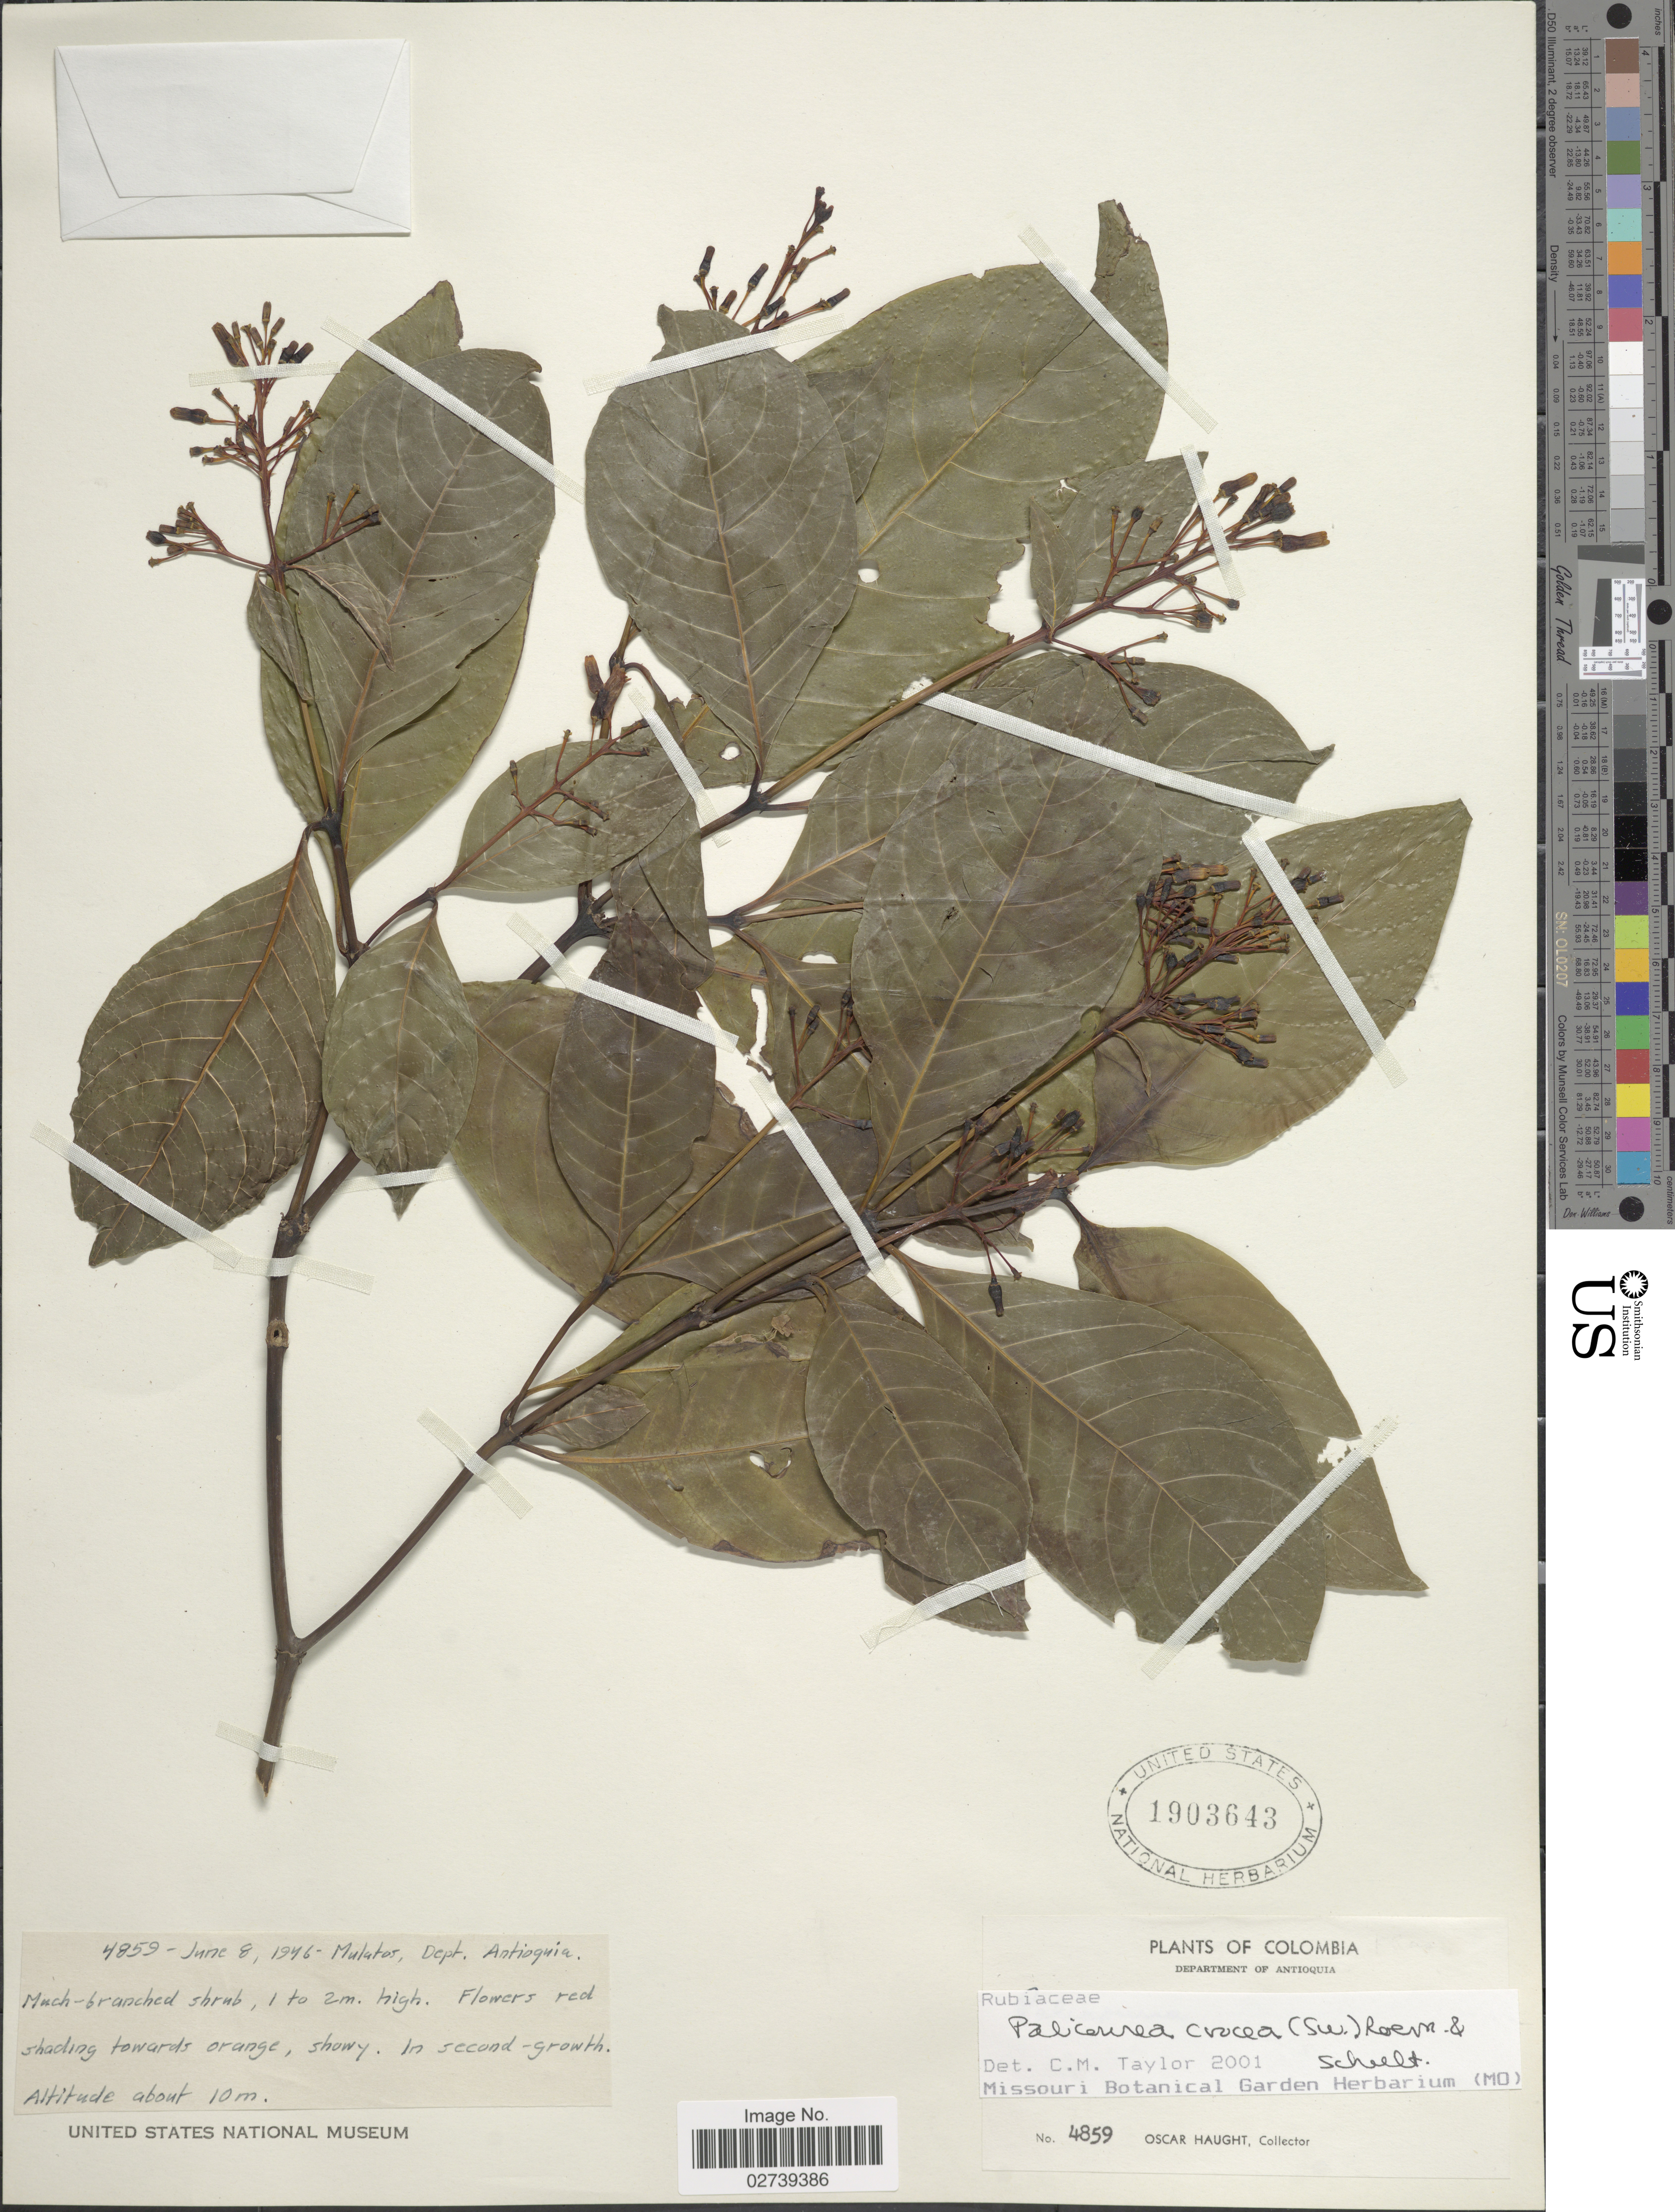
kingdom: Plantae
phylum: Tracheophyta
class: Magnoliopsida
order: Gentianales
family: Rubiaceae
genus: Palicourea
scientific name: Palicourea crocea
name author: (Sw.) Schult.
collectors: O. L. Haught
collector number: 4859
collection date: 1946-06-08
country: Colombia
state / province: Antioquia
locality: Mulatos.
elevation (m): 10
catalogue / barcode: US 1903643